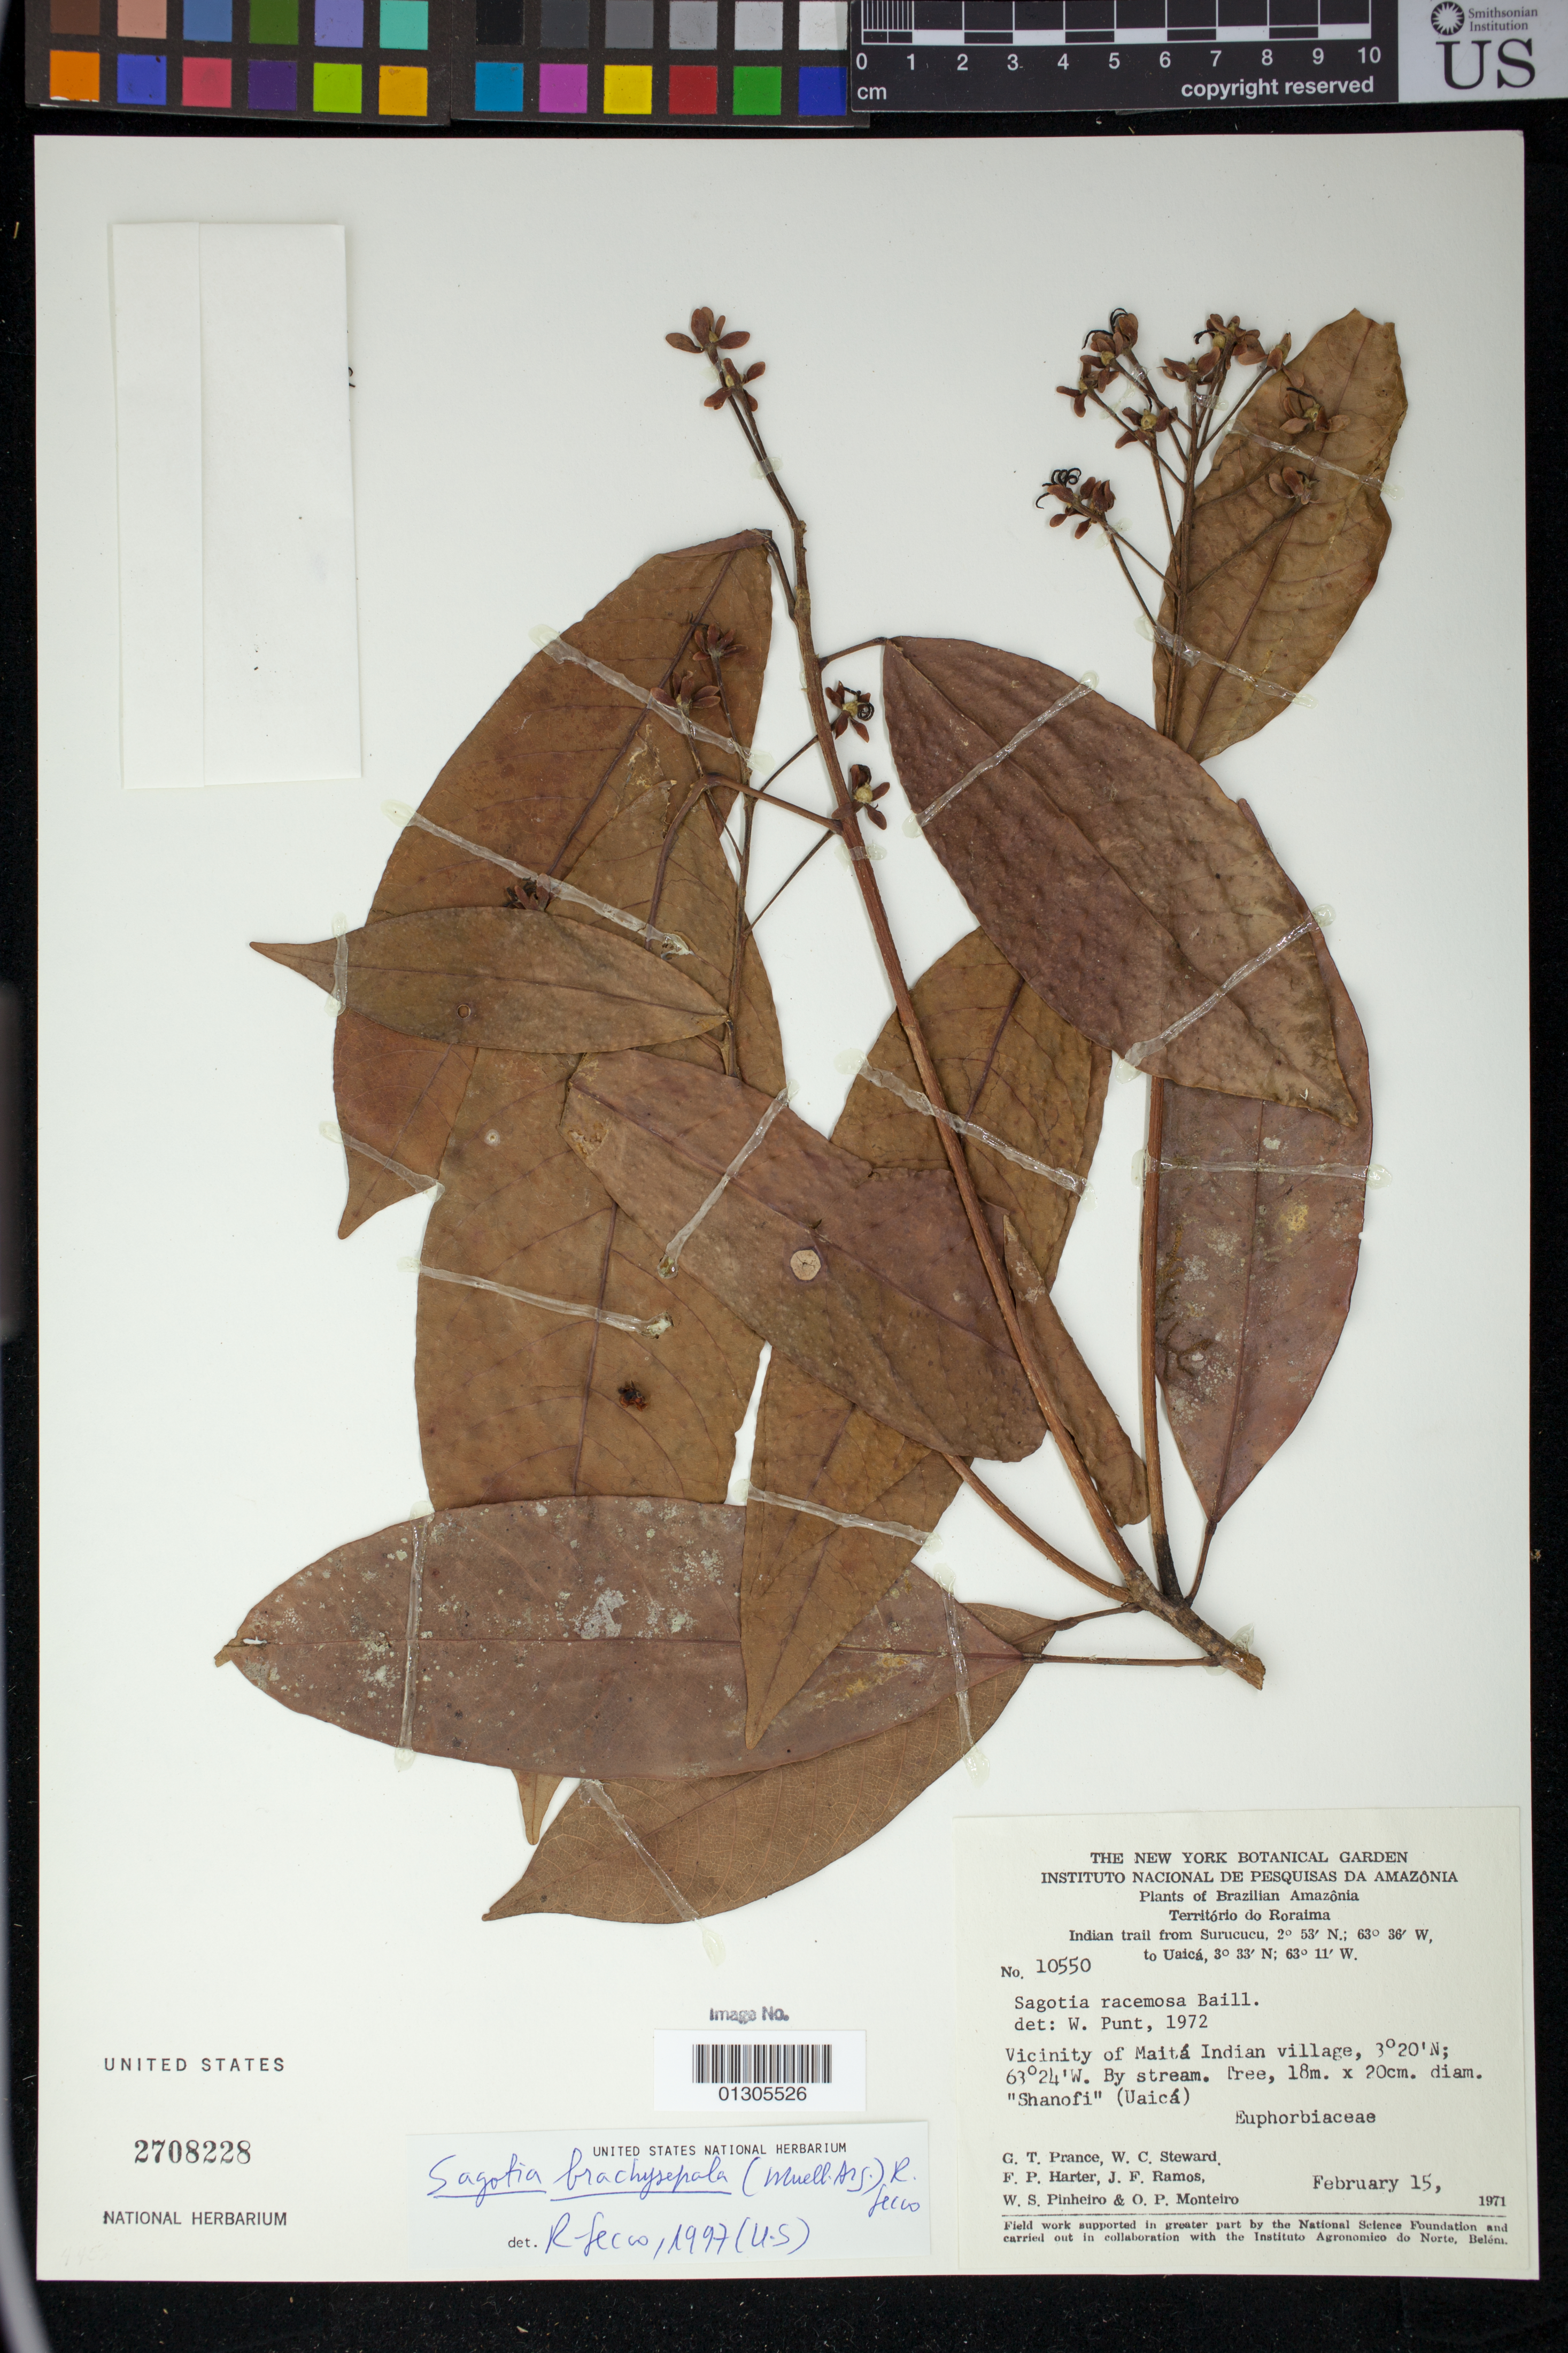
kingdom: Plantae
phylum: Tracheophyta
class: Magnoliopsida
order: Malpighiales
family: Euphorbiaceae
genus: Sagotia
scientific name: Sagotia racemosa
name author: Baill.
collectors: G. T. Prance, W. C. Steward, F. P. Harter, J. F. Ramos & W. S. Pinheiro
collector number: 10550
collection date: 1971-02-15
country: Brazil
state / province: Roraima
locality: Indian trail from Surucucu to Uaicá.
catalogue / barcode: US 2708228